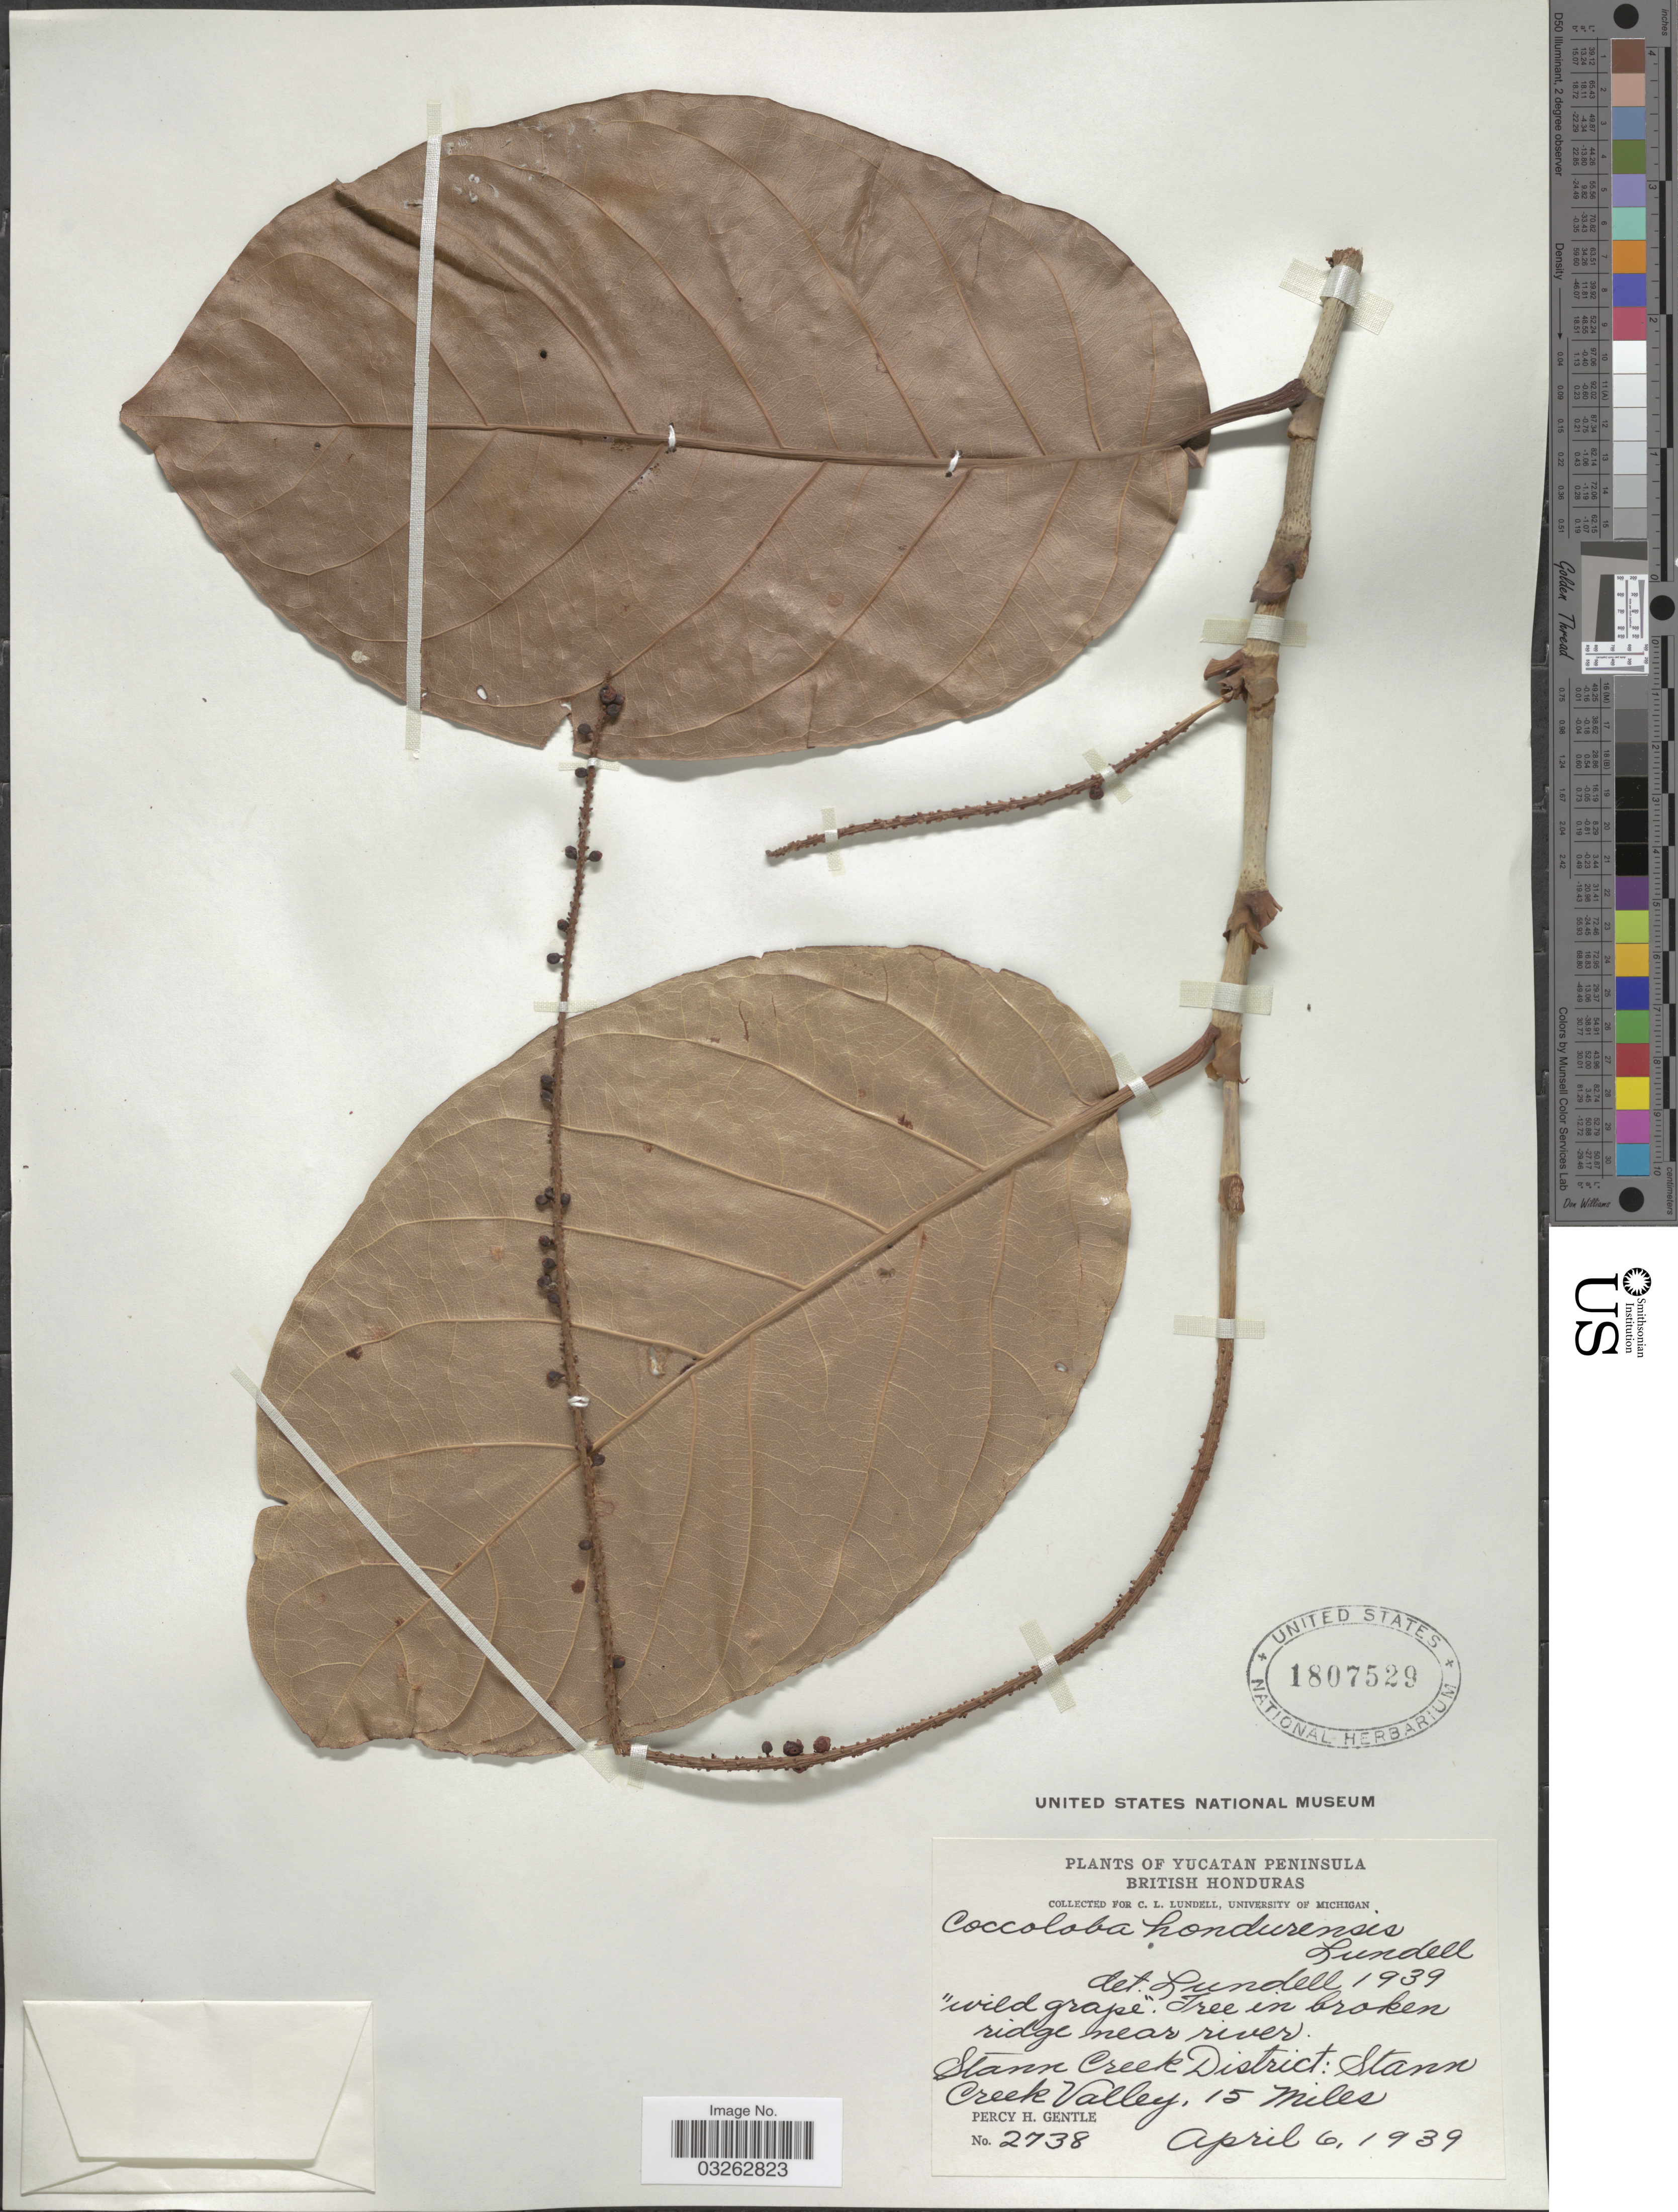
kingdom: Plantae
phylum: Tracheophyta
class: Magnoliopsida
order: Caryophyllales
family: Polygonaceae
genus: Coccoloba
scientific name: Coccoloba hondurensis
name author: Lundell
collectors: P. H. Gentle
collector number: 2738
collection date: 1939-04-06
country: Belize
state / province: Stann Creek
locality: Yucatan Peninsula. British Honduras. Stann Creek District: Stann Creek Valley, 15 miles.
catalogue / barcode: US 1807529